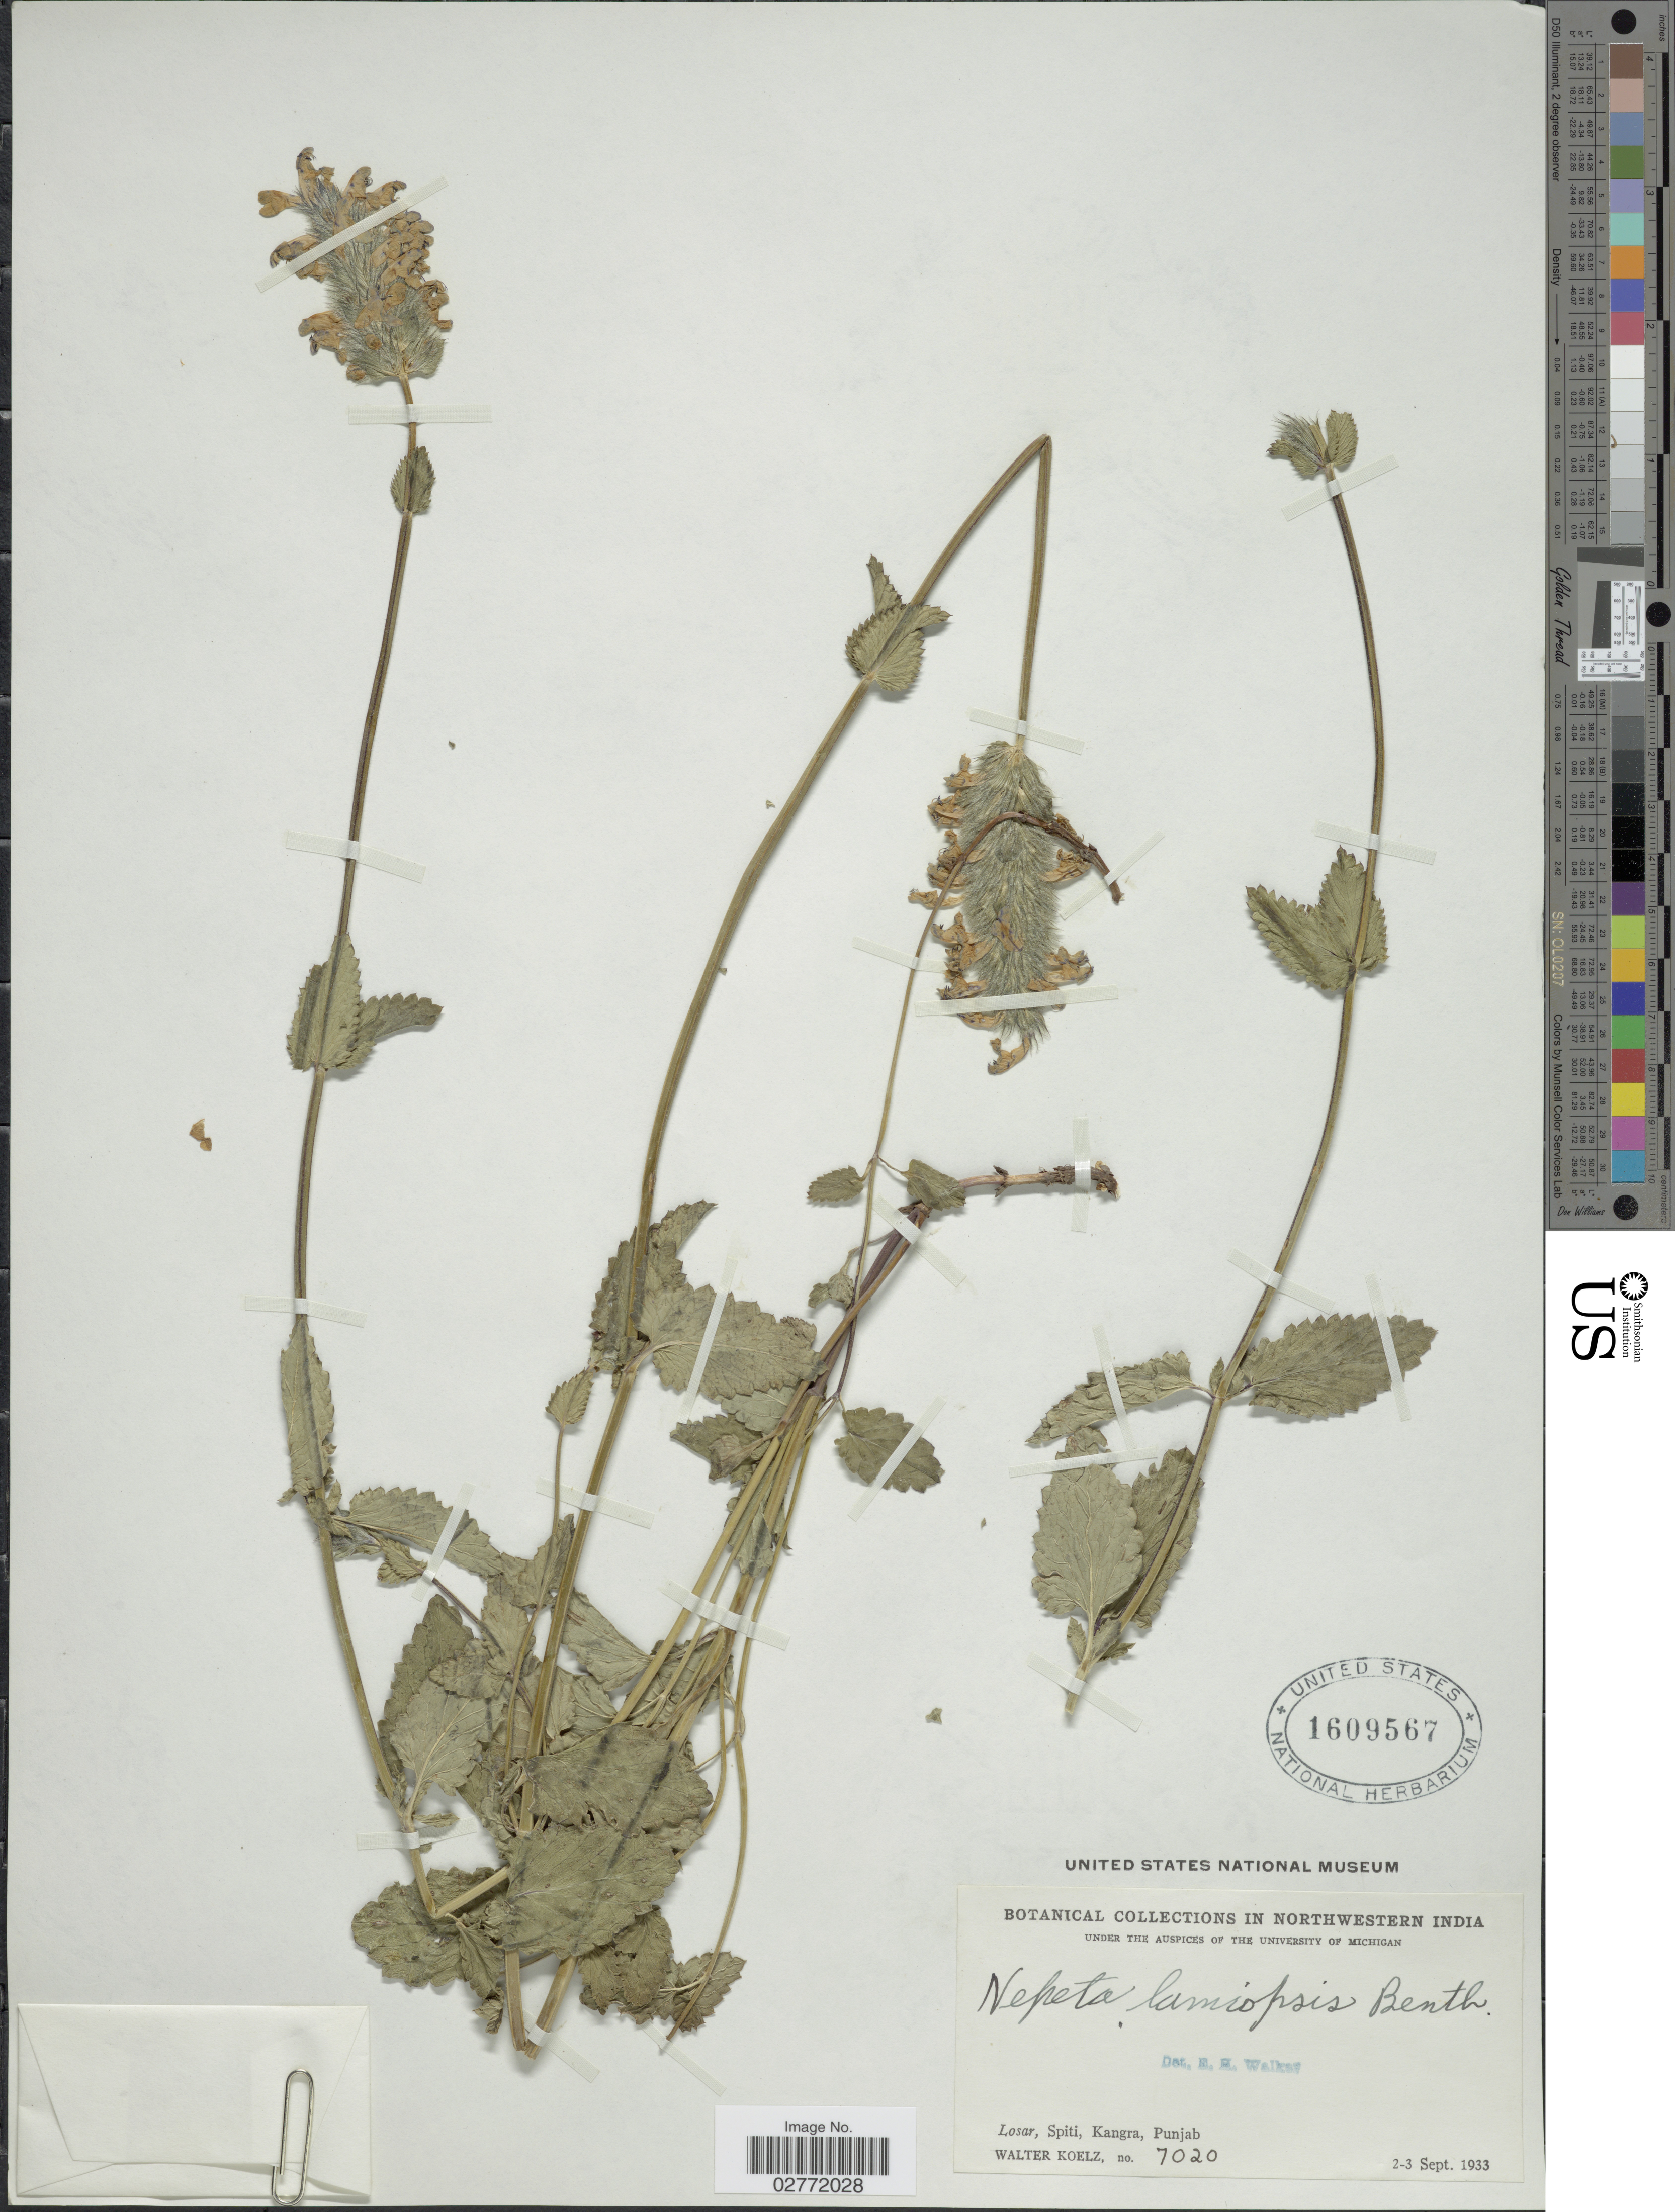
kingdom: Plantae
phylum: Tracheophyta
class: Magnoliopsida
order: Lamiales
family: Lamiaceae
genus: Nepeta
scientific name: Nepeta lamiopsis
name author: Benth. ex Hook. f.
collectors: W. N. Koelz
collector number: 7020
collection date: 1933-09-02/1933-09-03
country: India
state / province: Punjab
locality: Northwestern India, Losar, Spiti, Kangra.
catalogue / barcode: US 1609567